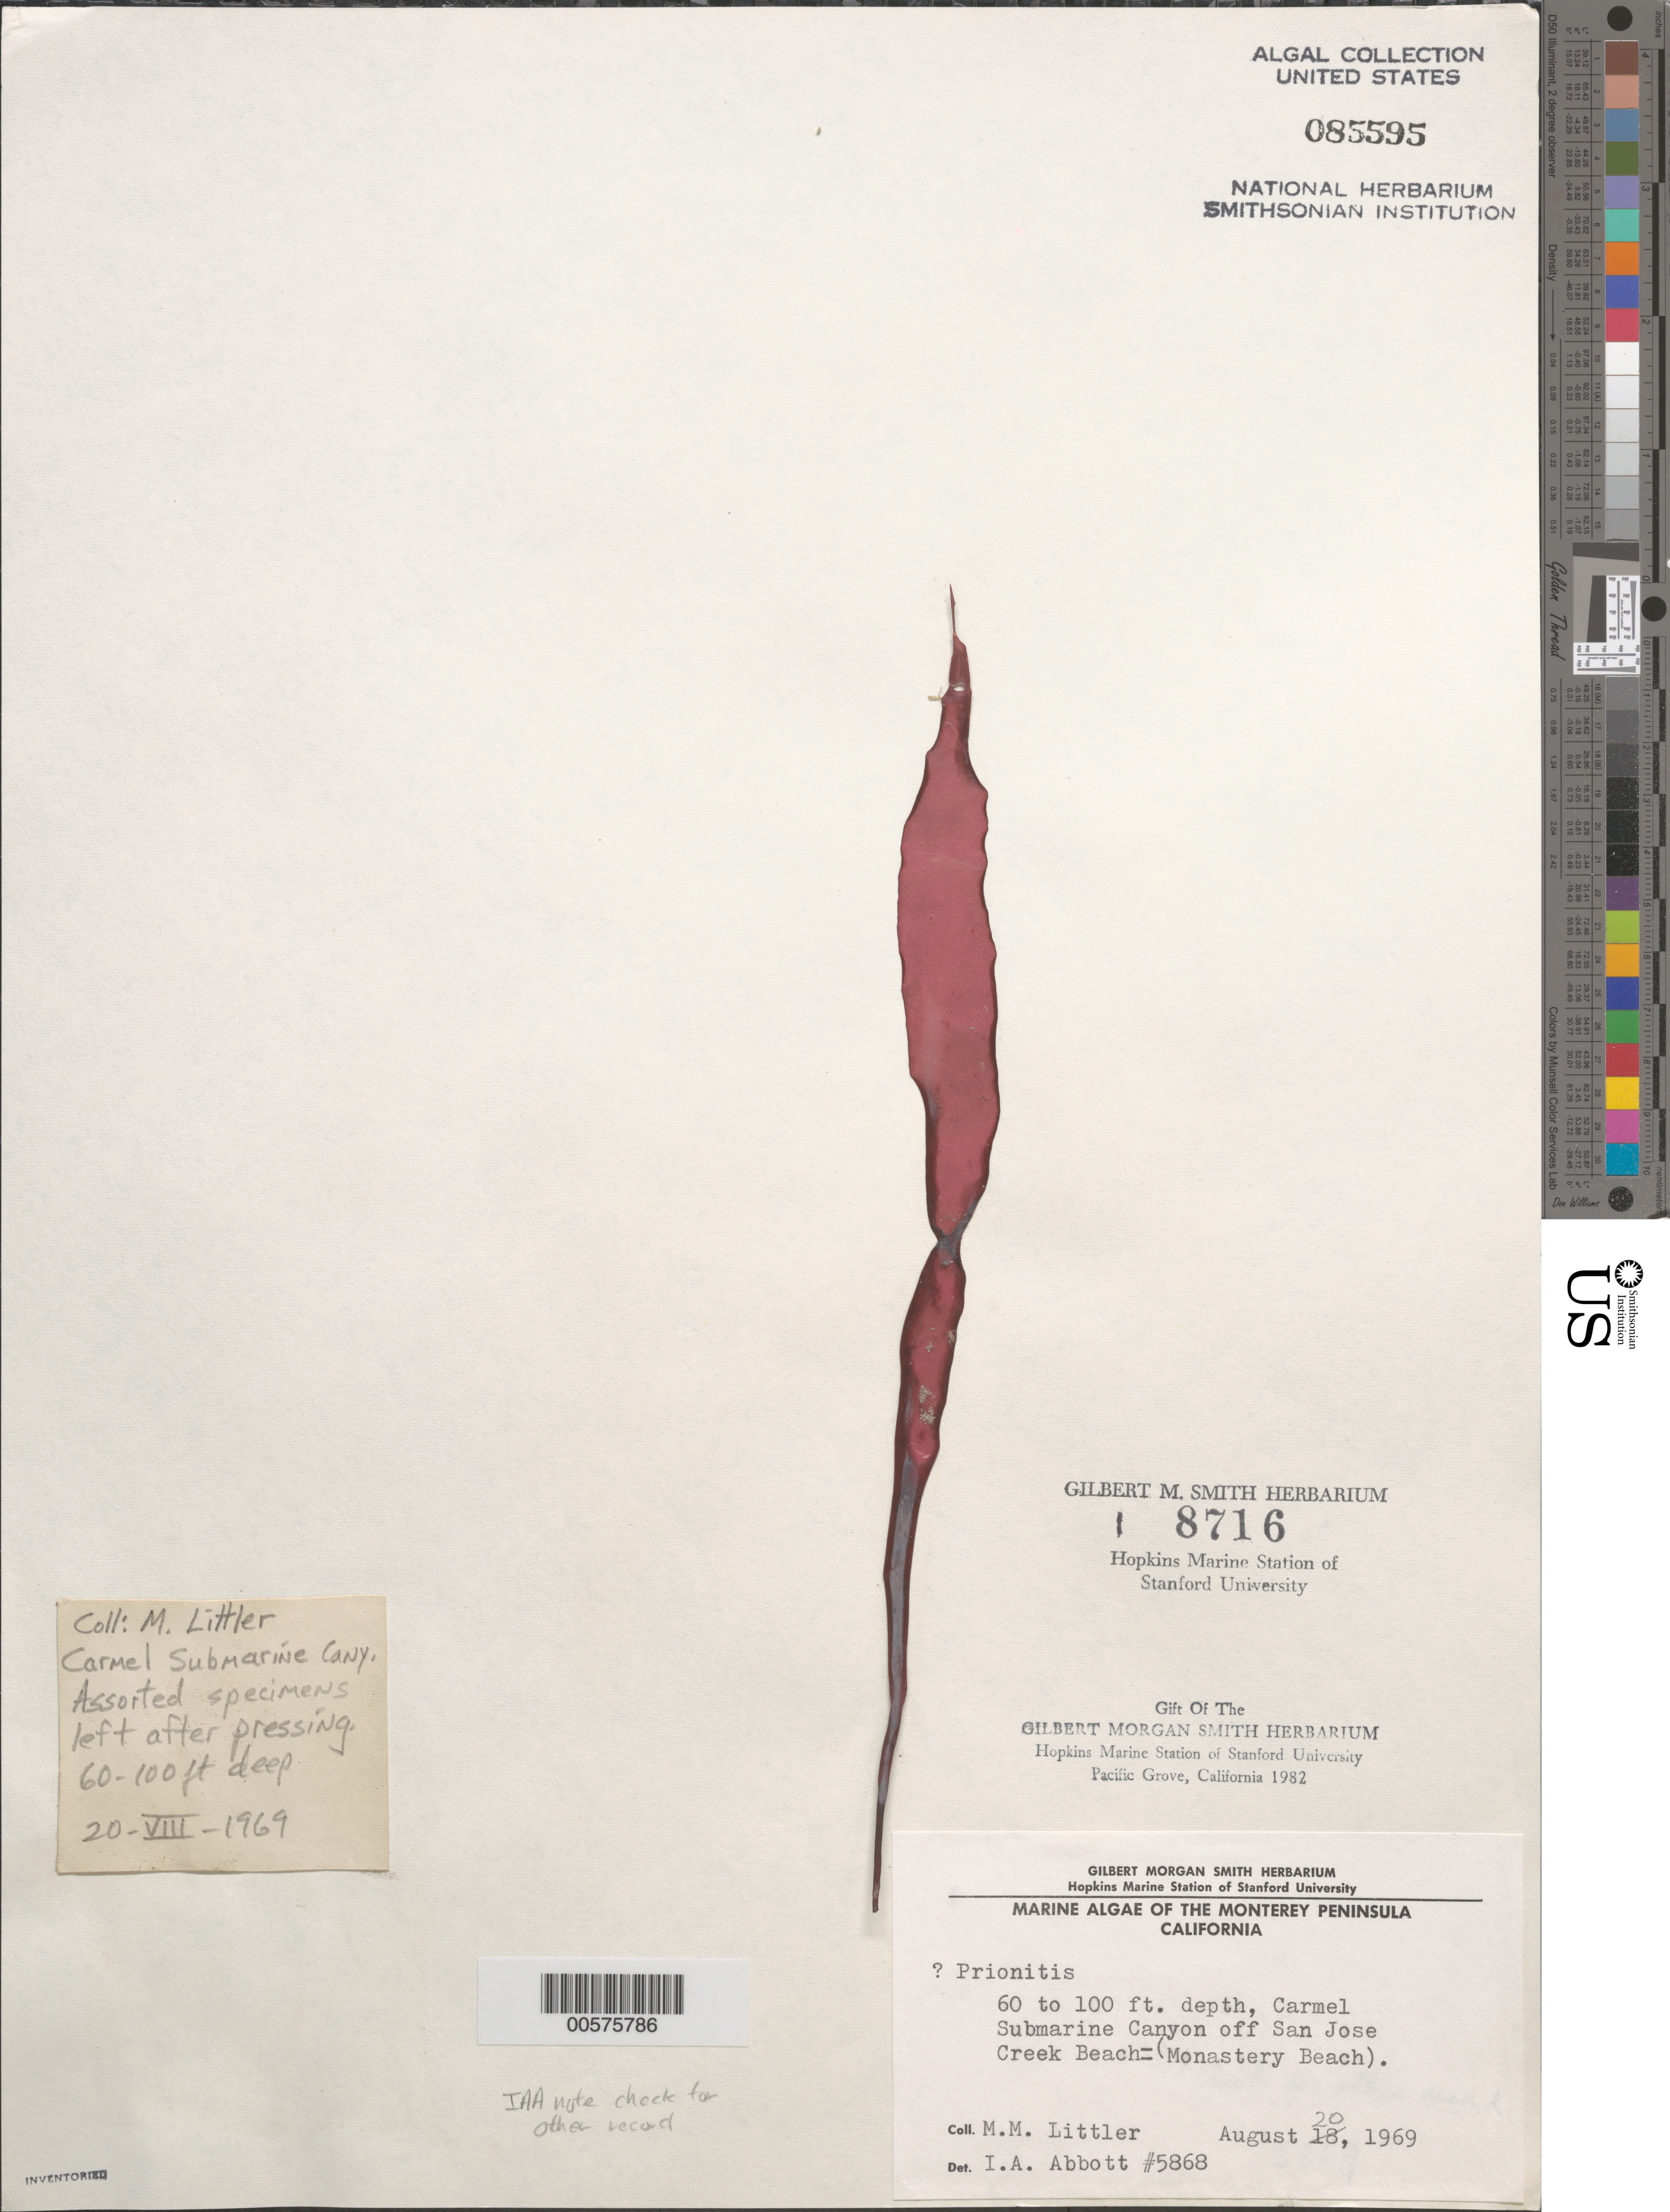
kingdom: Plantae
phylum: Rhodophyta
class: Florideophyceae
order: Cryptonemiales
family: Cryptonemiaceae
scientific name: Prionitis sp.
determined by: Abbott, Isabella A.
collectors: M. M. Littler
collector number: IAA 5868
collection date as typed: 20 Aug 1969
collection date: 1969-08-20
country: United States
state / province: California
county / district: Monterey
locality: Carmel Submarine Canyon, off San Jose Creek Beach (Monastery Beach)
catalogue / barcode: US 85595